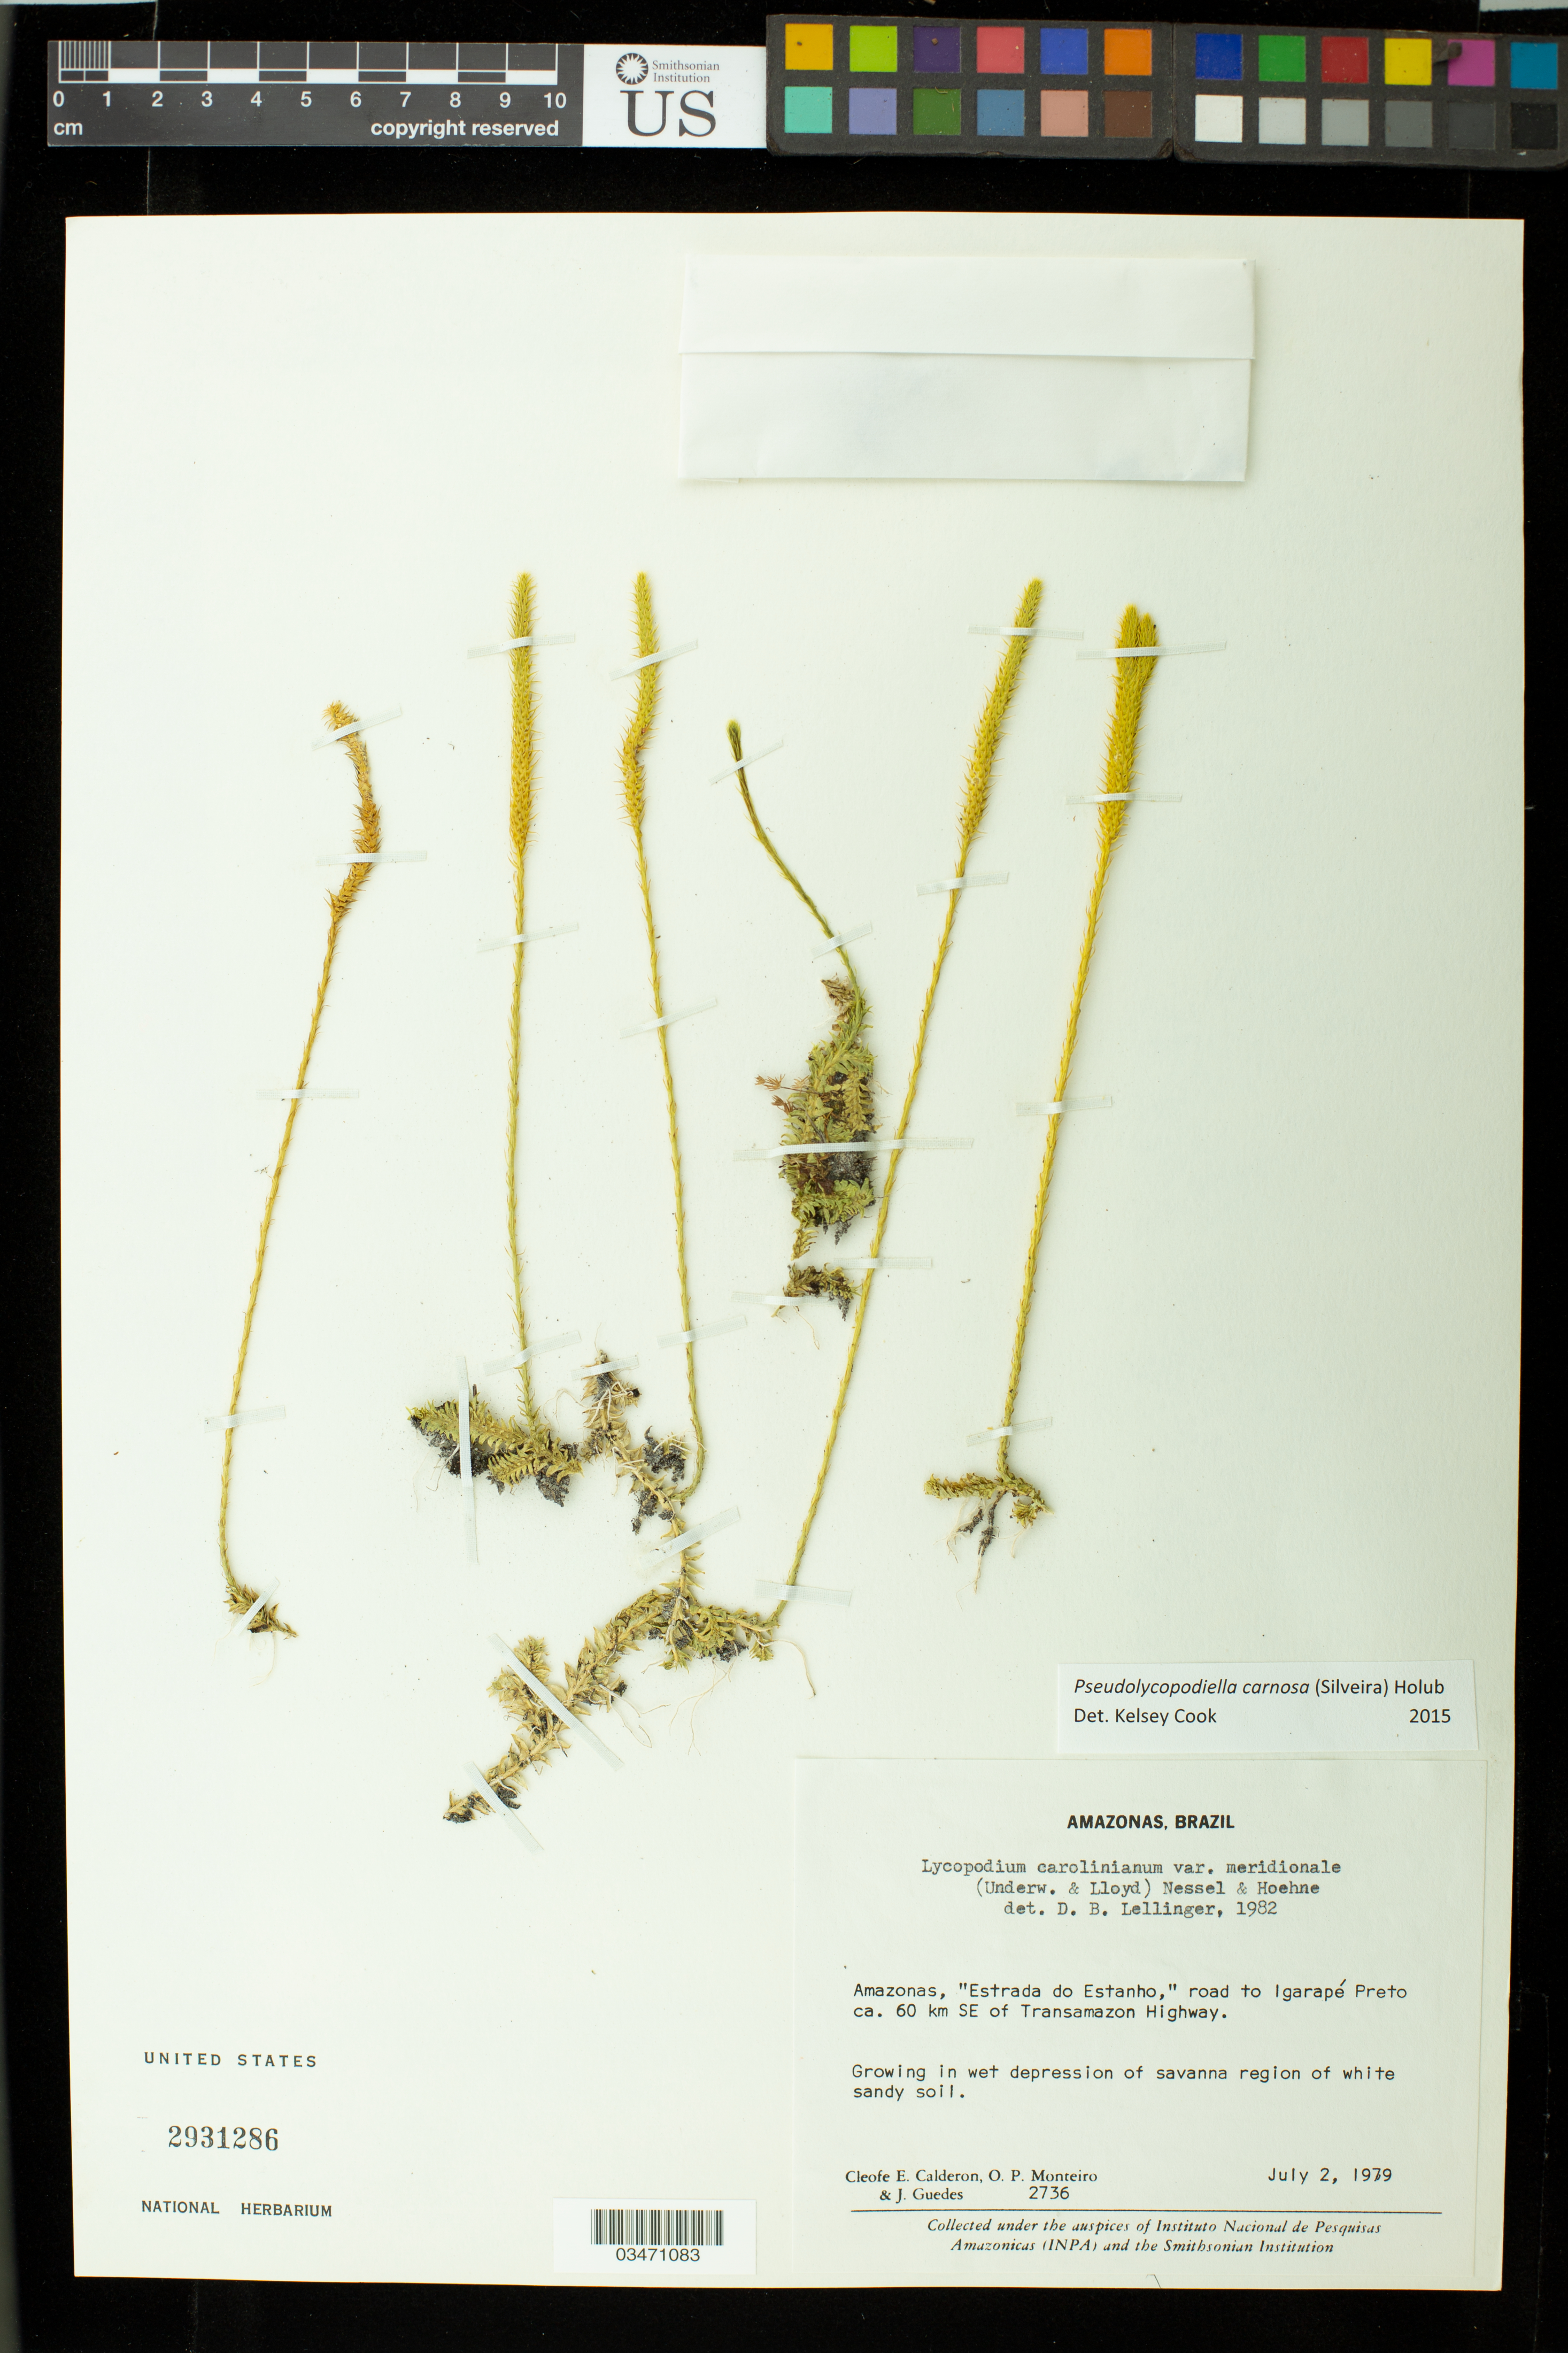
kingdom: Plantae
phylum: Tracheophyta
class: Lycopodiopsida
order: Lycopodiales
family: Lycopodiaceae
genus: Pseudolycopodiella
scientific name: Pseudolycopodiella carnosa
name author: (Silveira) Holub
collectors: C. Calderon, O. P. Monteiro & J. Guedes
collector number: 2736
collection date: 1979-07-02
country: Brazil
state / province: Amazonas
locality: "Estrada do Estanho", road to Igarapé Preto. Ca.60 Km SE of Transamazon Highway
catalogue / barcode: US 2931286